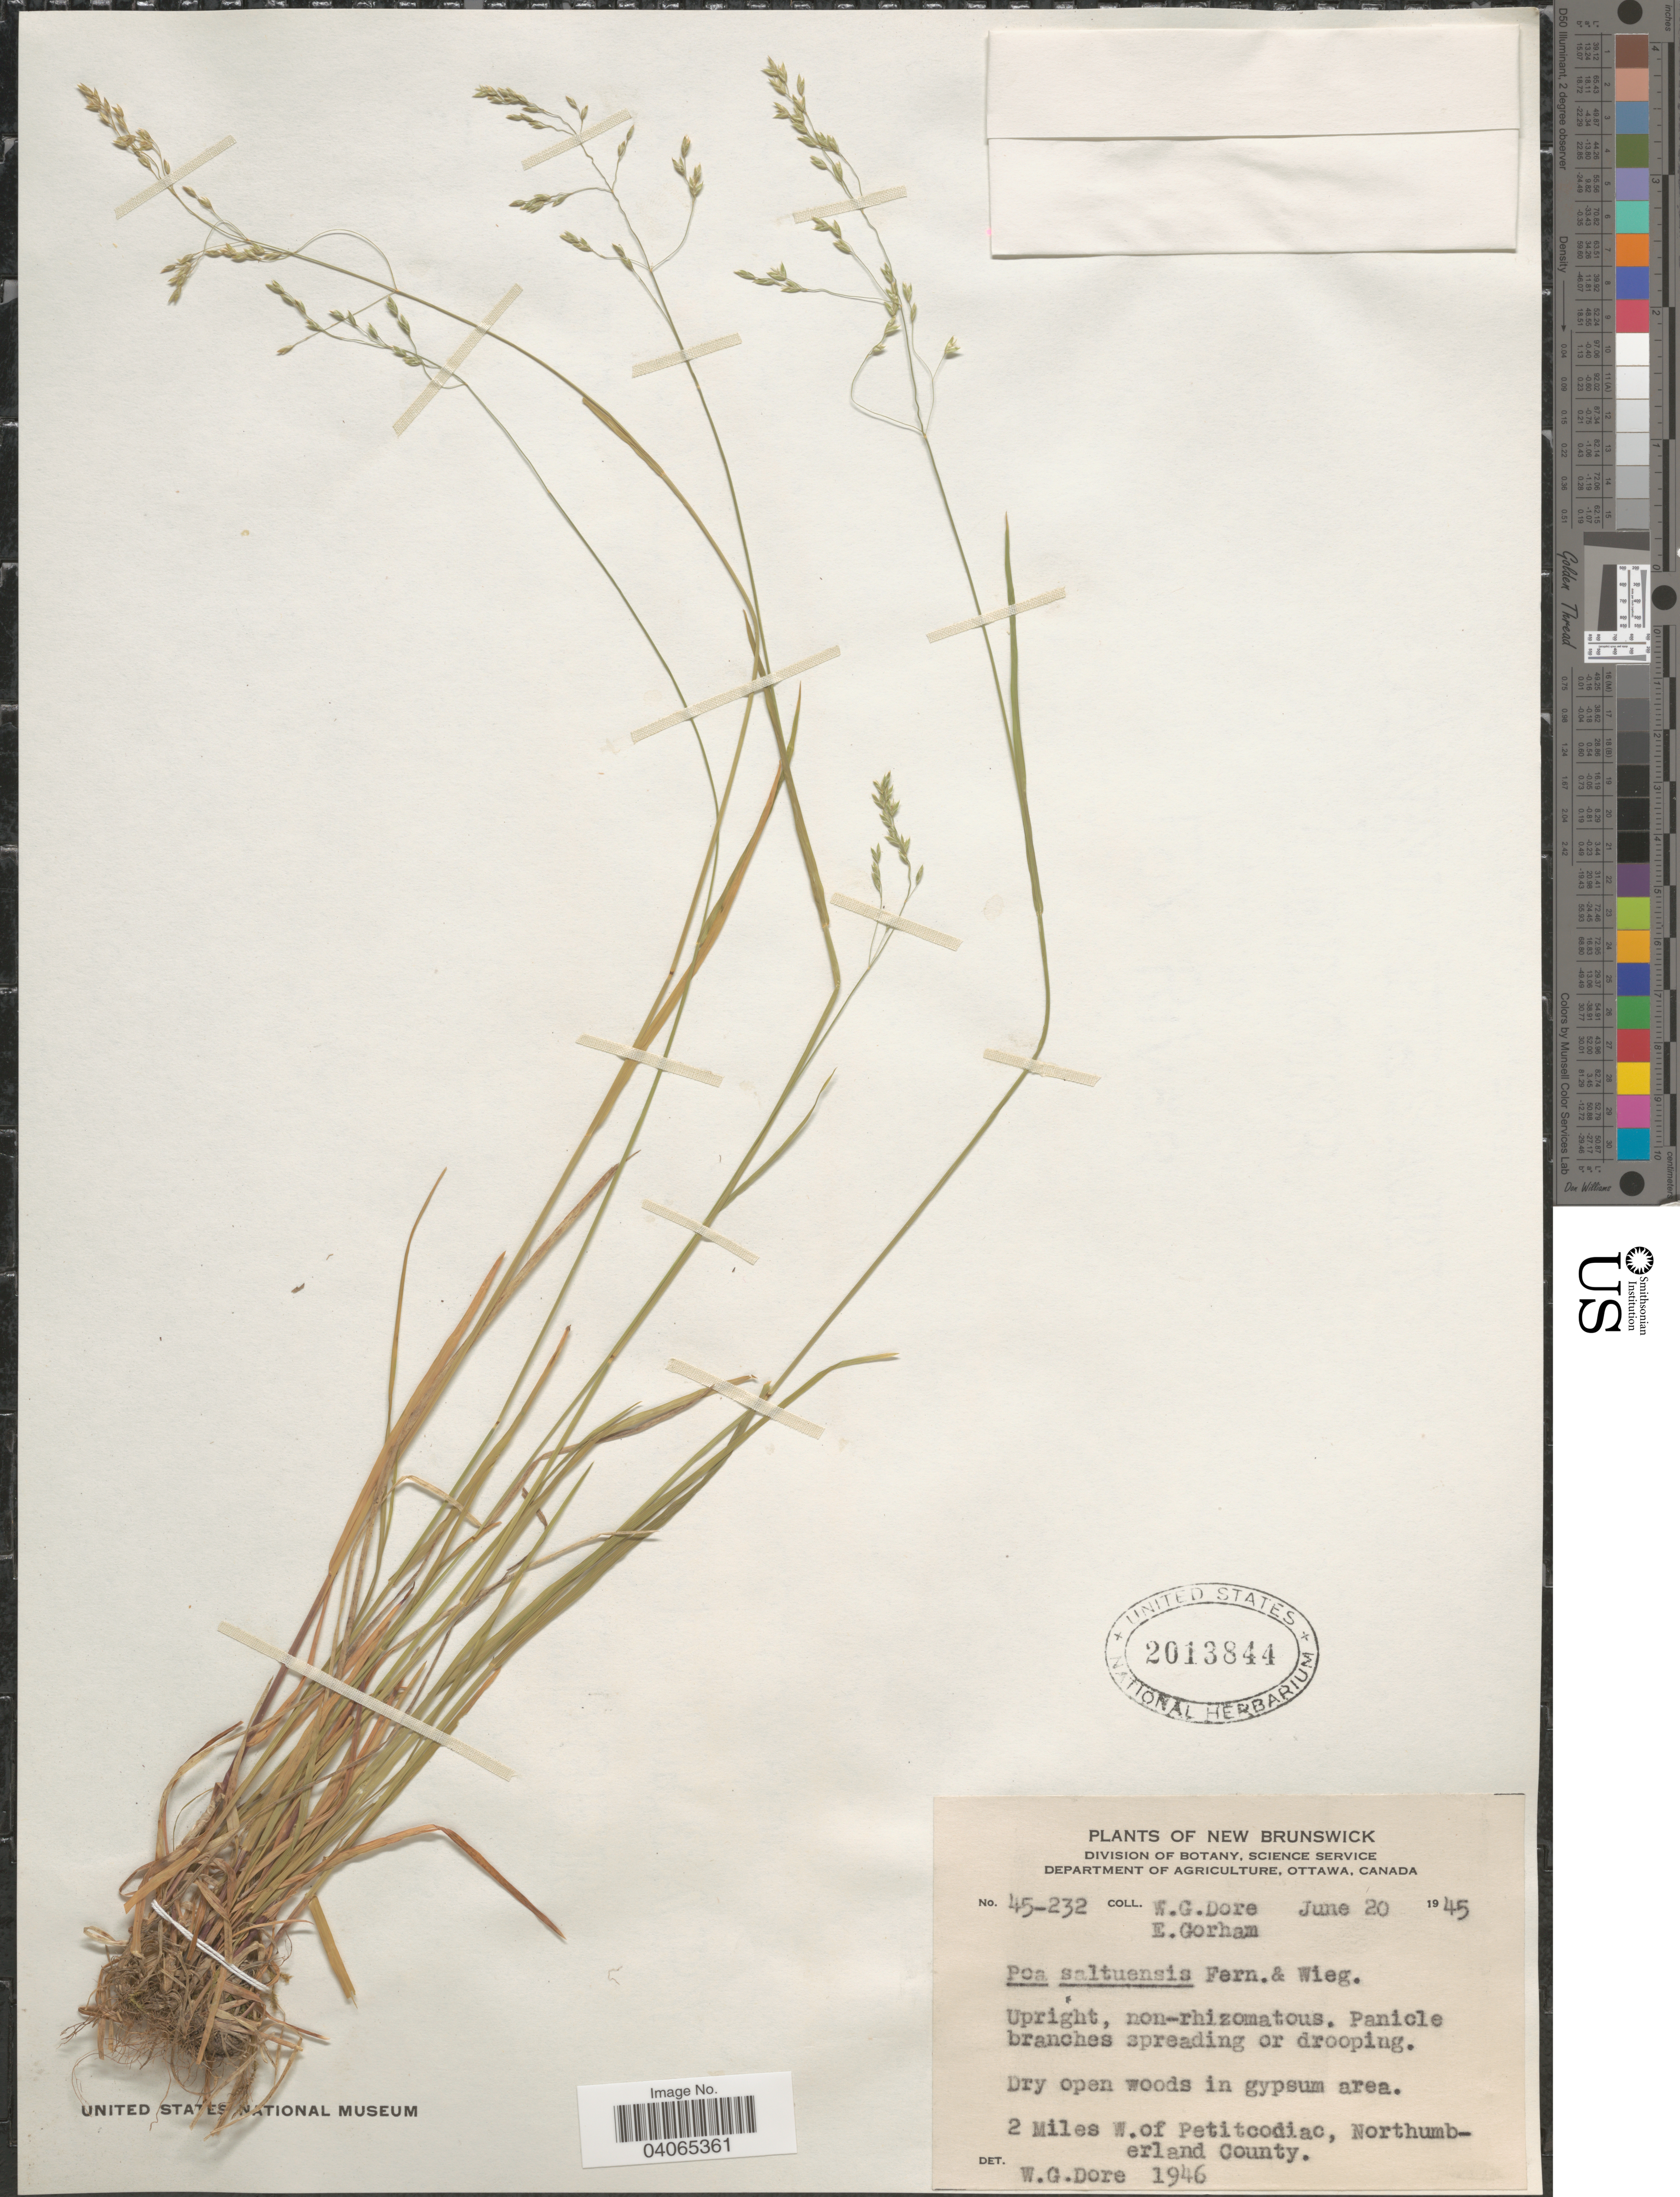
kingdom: Plantae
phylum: Tracheophyta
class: Liliopsida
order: Poales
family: Poaceae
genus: Poa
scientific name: Poa saltuensis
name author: Fernald & Wiegand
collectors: W. Dore & E. Gorham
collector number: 45-232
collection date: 1945-06-20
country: Canada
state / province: New Brunswick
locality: Dry open woods in gypsum area. 2 Miles W. of Petitcodiac, Northumberland County.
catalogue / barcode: US 2013844